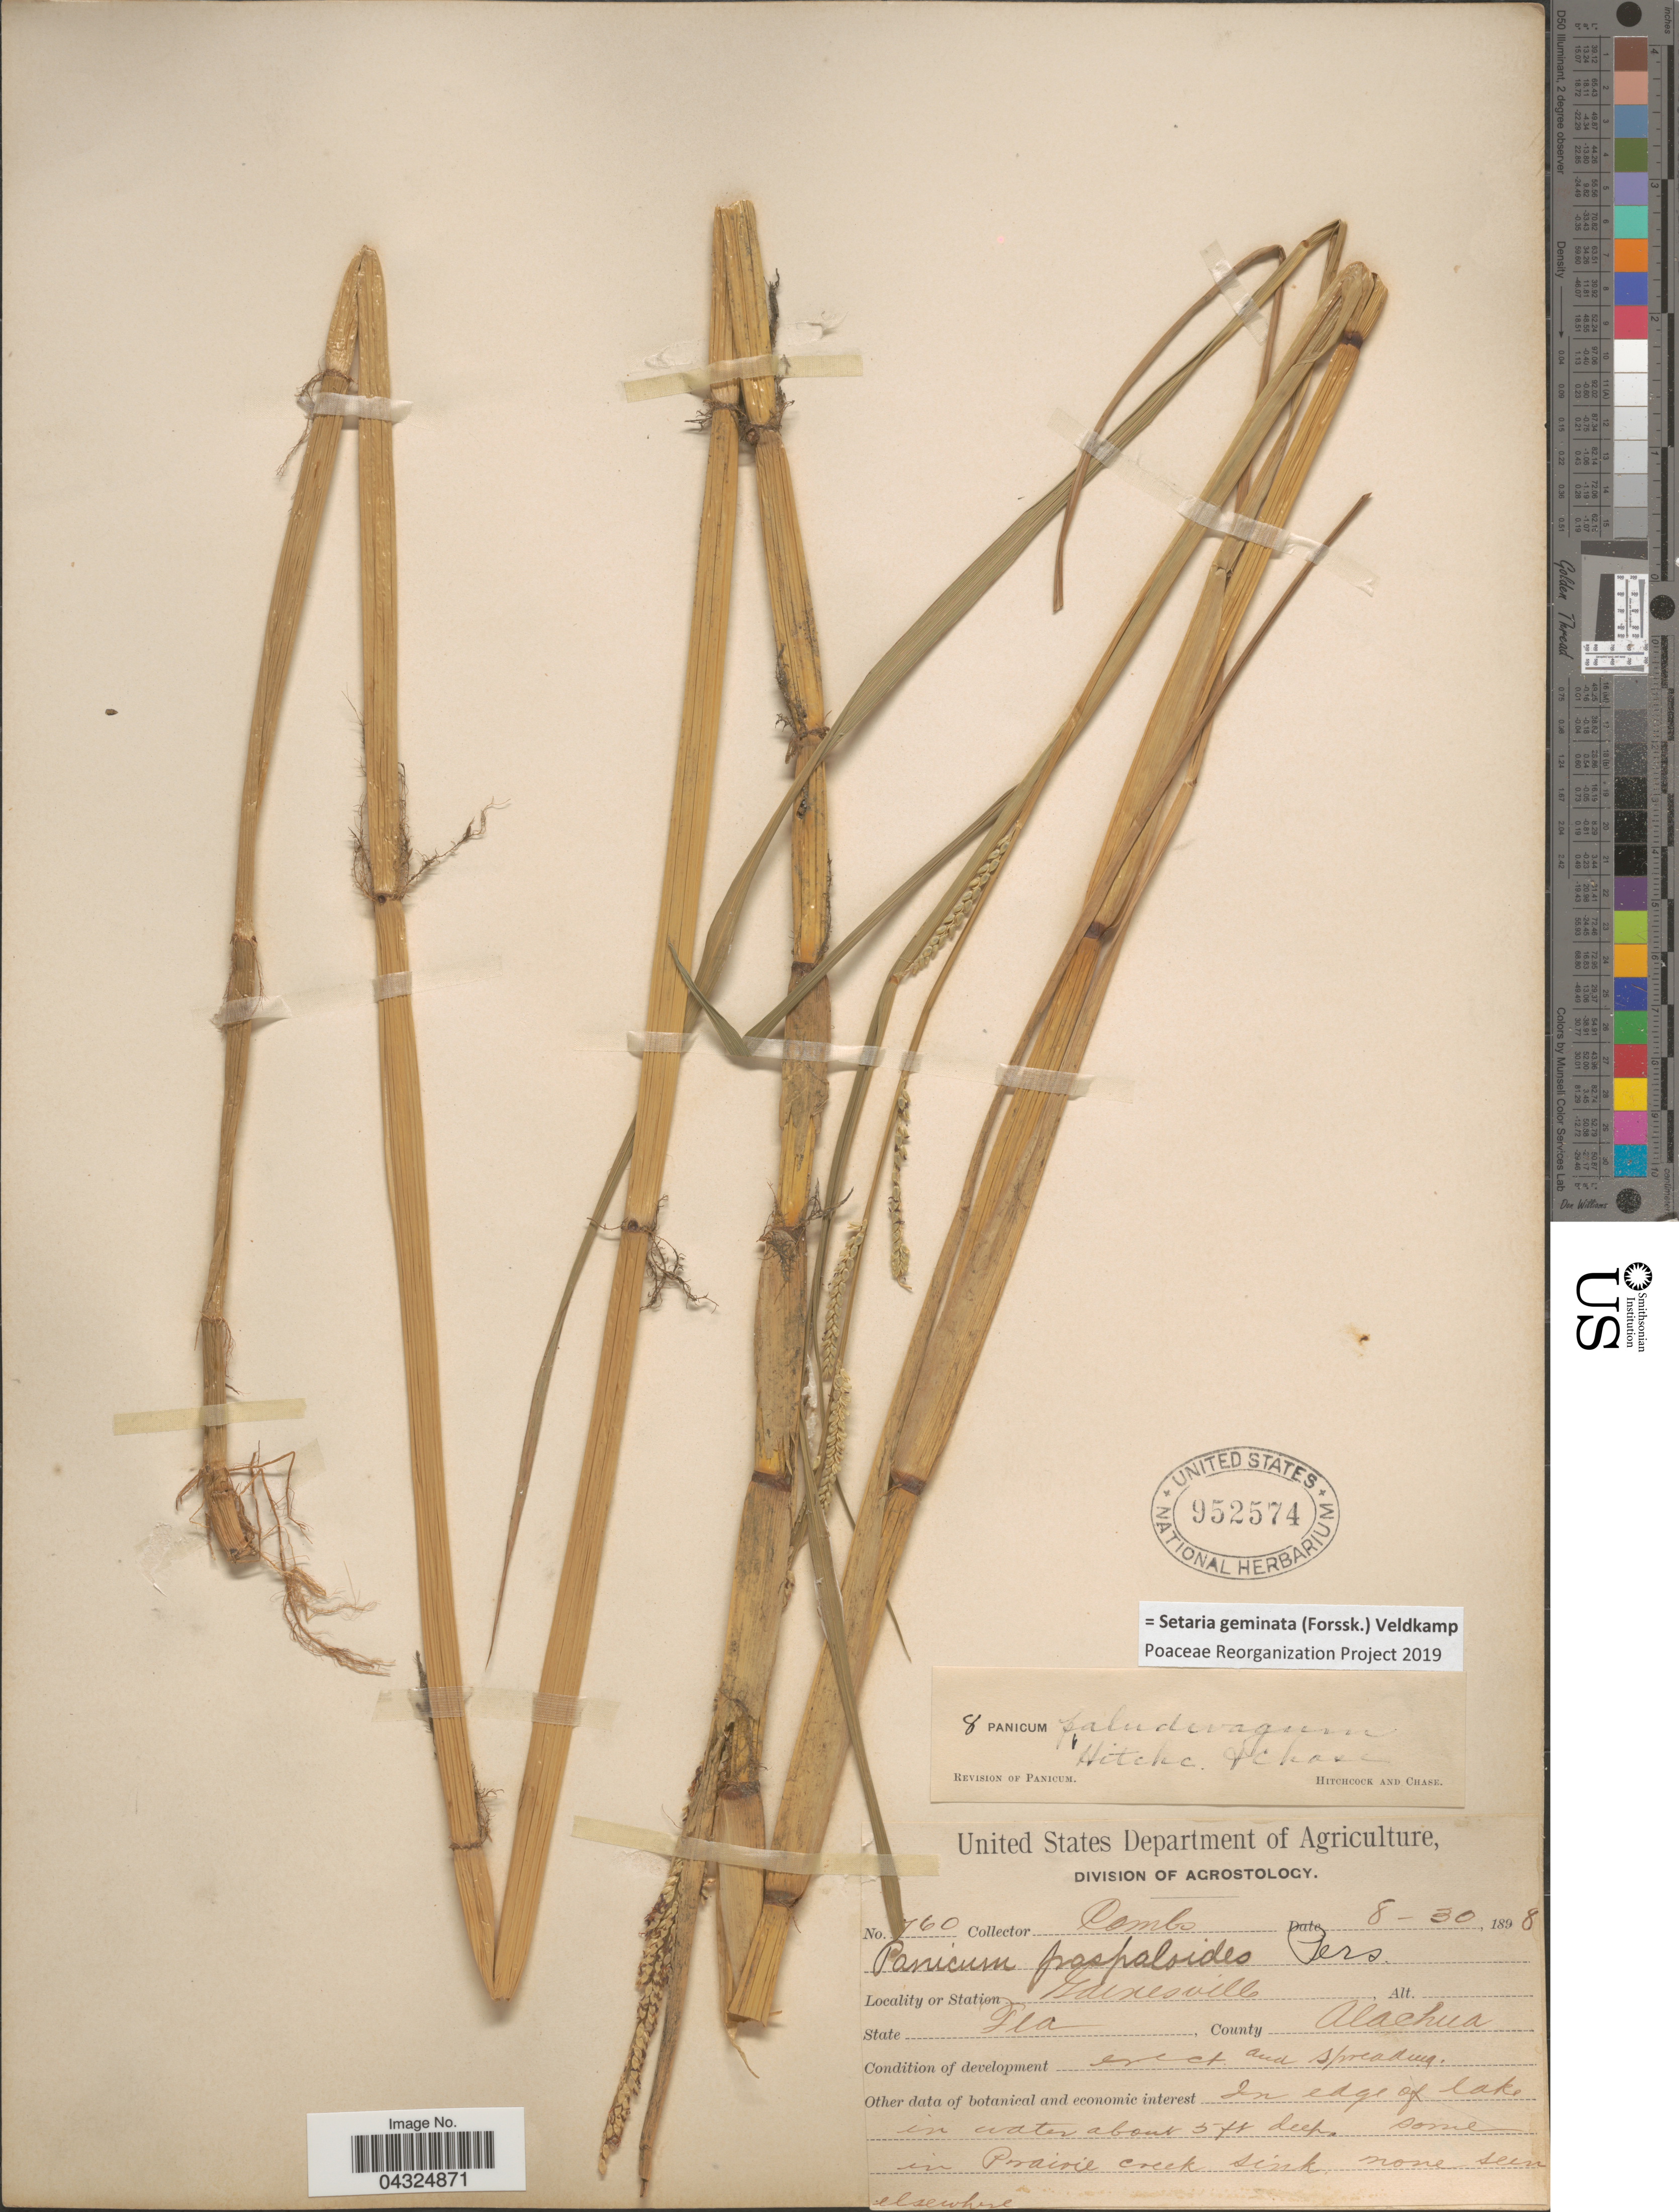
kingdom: Plantae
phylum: Tracheophyta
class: Liliopsida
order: Poales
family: Poaceae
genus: Setaria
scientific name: Setaria geminata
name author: (Forssk.) Veldkamp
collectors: -. Combs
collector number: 760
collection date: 1898-08-30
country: United States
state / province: Florida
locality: Gainesville. County Alachua.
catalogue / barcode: US 952574